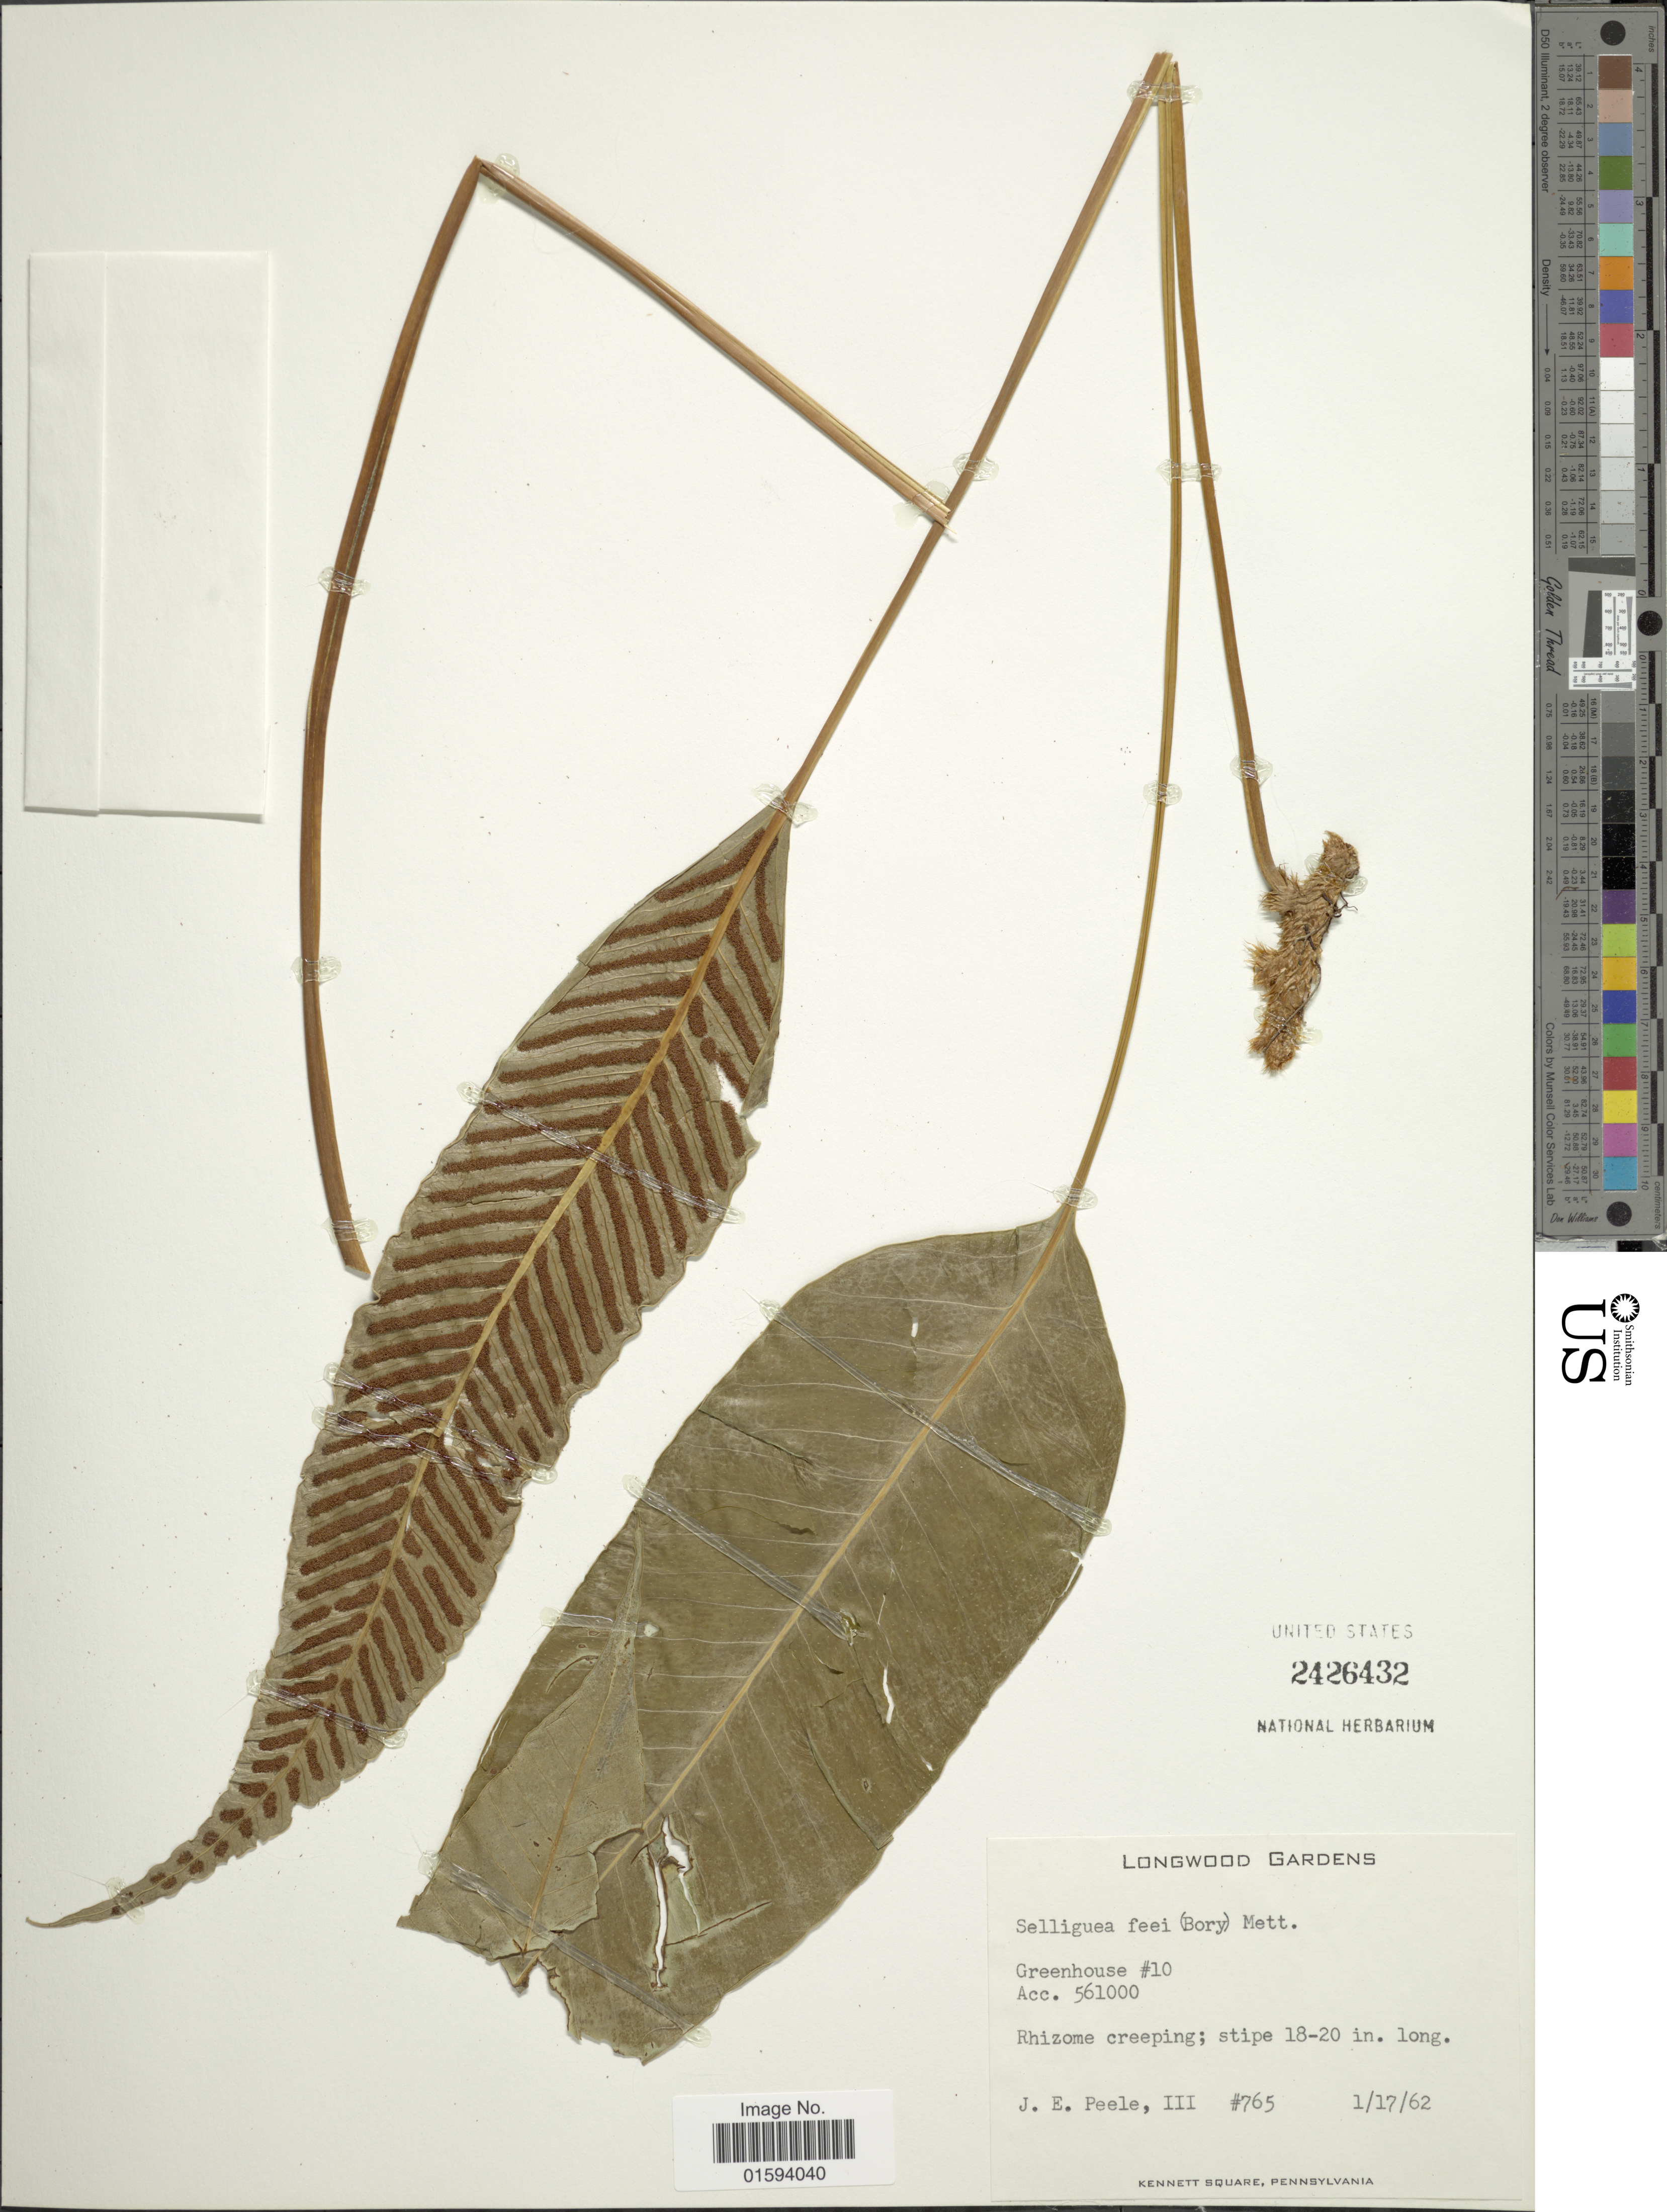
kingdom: Plantae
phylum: Tracheophyta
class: Polypodiopsida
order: Polypodiales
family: Polypodiaceae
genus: Polypodium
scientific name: Polypodium feei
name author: E. Fourn.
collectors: J. Peele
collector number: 765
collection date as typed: Transcribed d/m/y: 17/1/62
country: United States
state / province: Pennsylvania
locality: Longwood Gardens. Greenhouse #10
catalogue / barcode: US 2426432